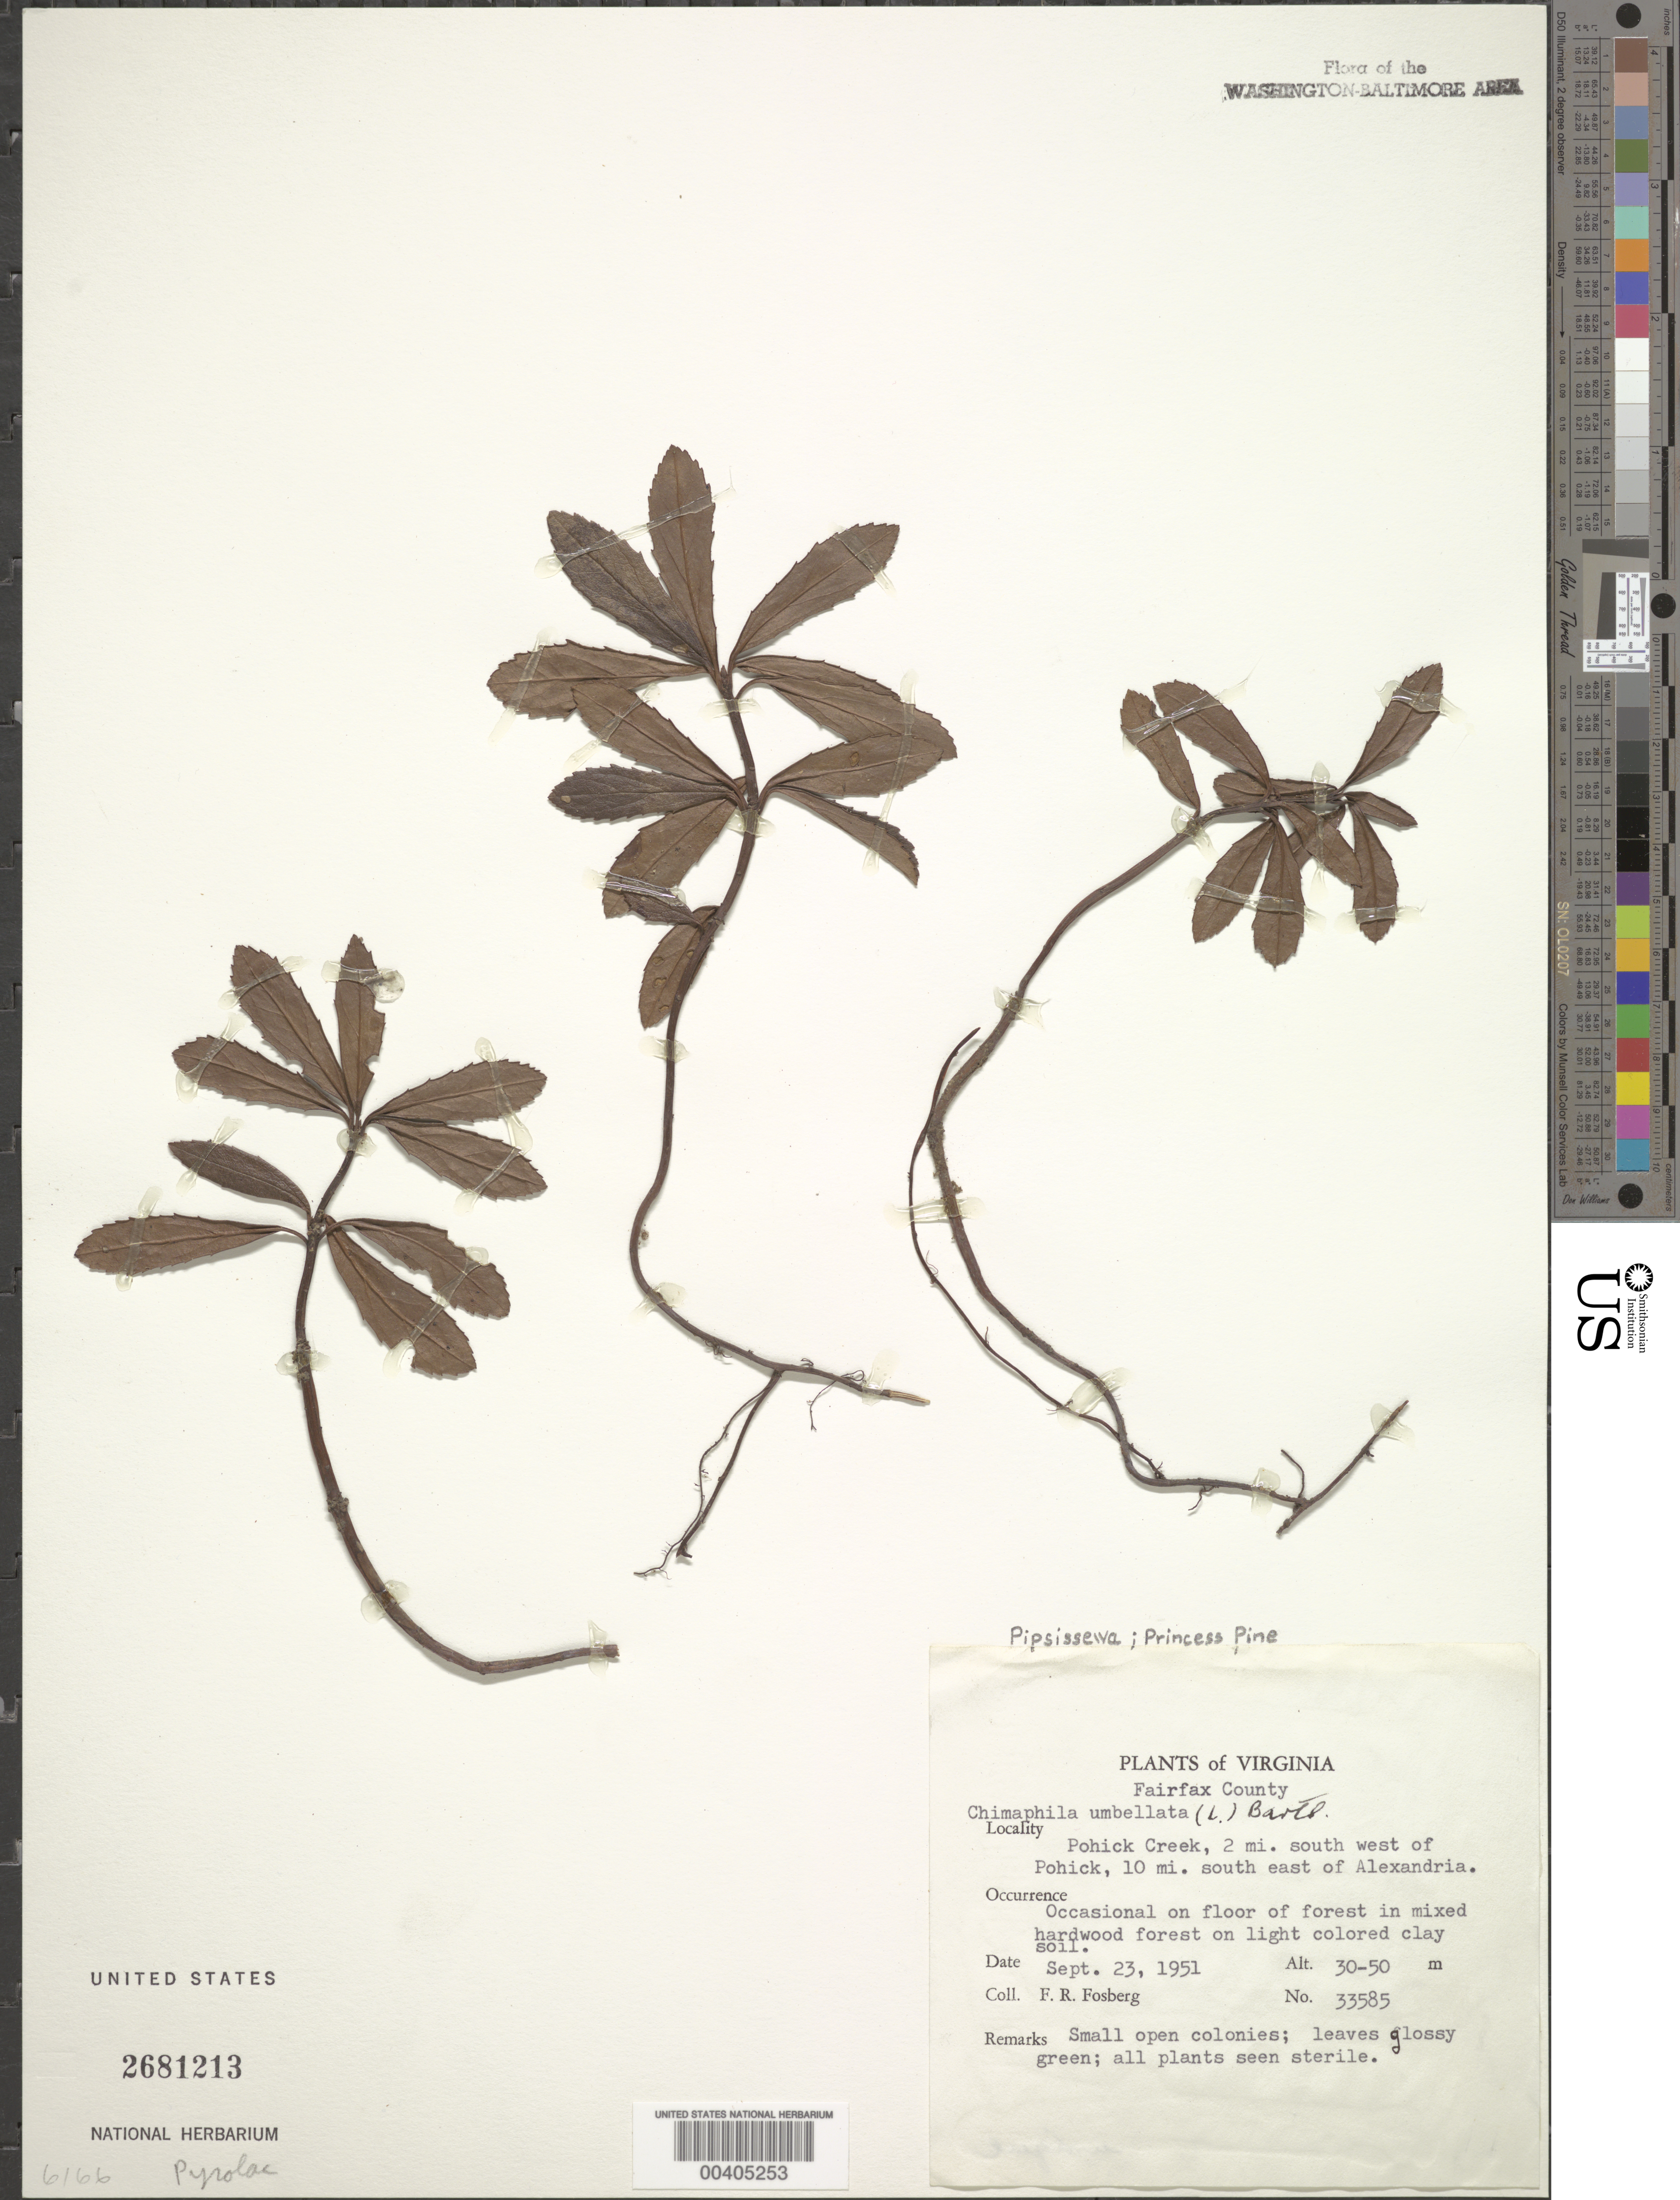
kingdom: Plantae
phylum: Tracheophyta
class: Magnoliopsida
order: Ericales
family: Ericaceae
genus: Chimaphila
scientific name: Chimaphila umbellata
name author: (L.) W.P.C. Barton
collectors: F. R. Fosberg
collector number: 33585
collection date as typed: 23 Sep 1951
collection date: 1951-09-23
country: United States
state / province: Virginia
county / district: Fairfax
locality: Pohick Creek, southwest of Pohick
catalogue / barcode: US 2681213